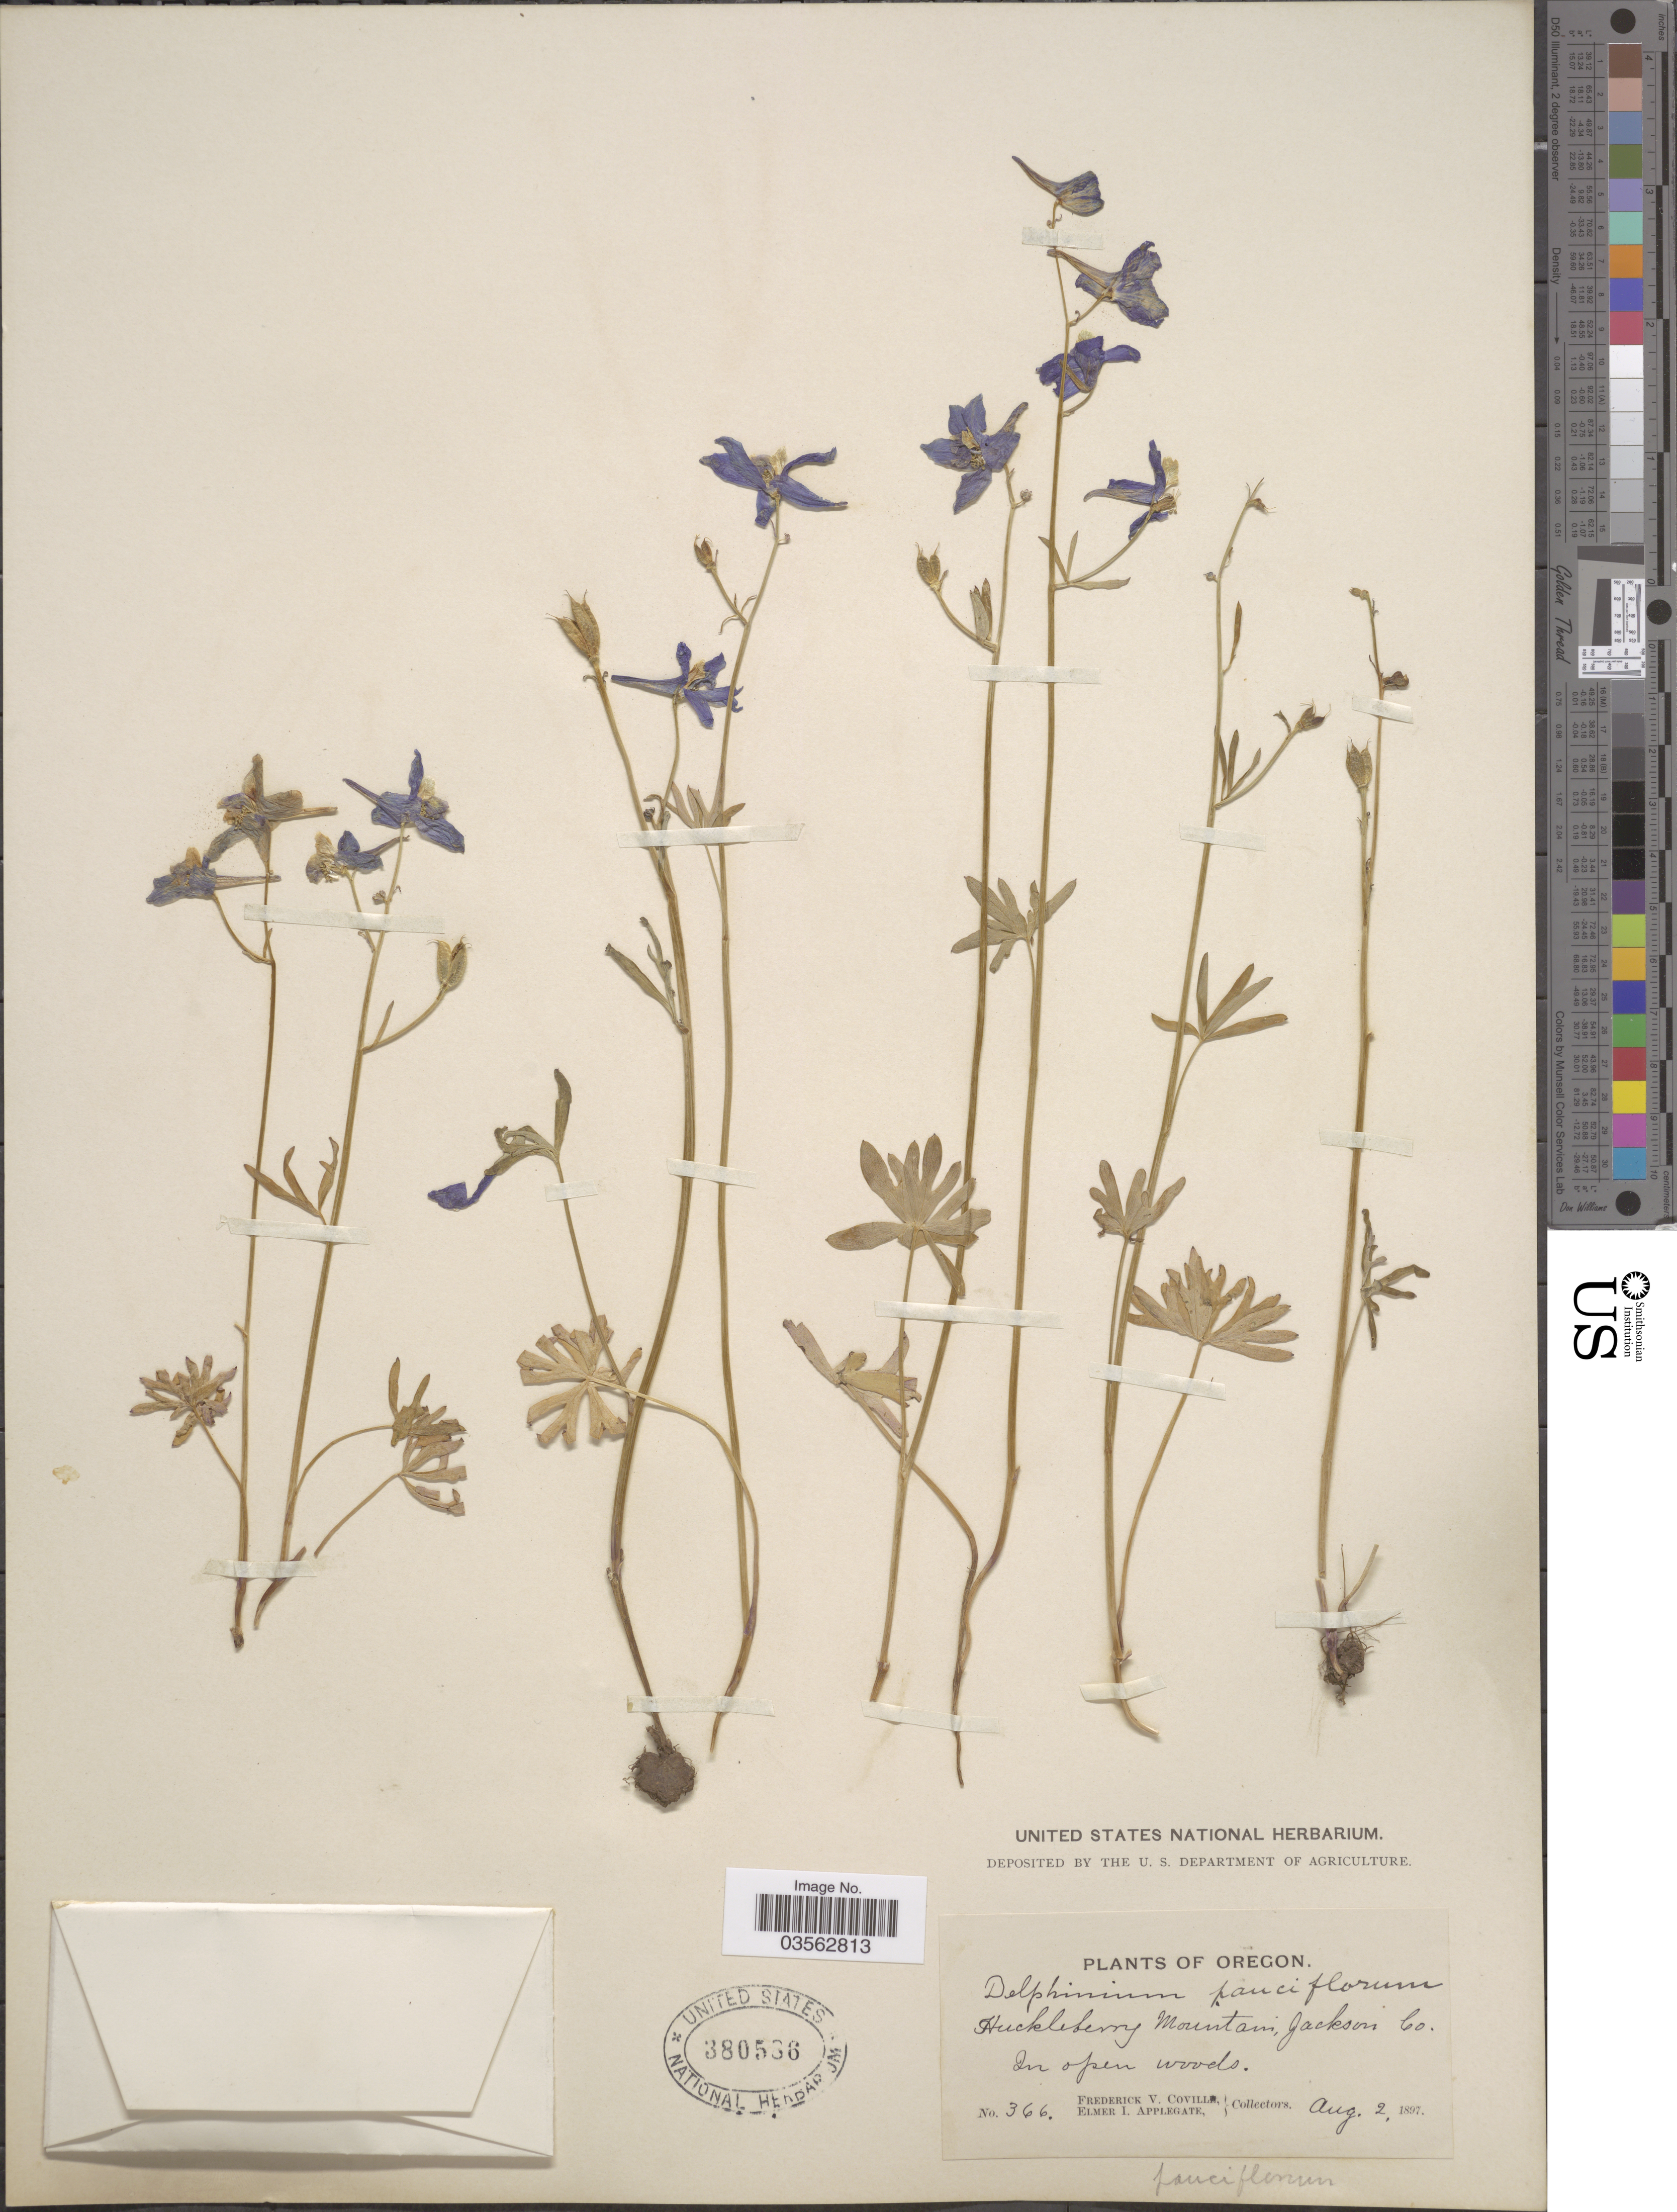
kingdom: Plantae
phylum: Tracheophyta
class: Magnoliopsida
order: Ranunculales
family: Ranunculaceae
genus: Delphinium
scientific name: Delphinium columbianum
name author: Greene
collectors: F. V. Coville & E. I. Applegate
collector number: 366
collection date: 1897-08-02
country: United States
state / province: Oregon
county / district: Jackson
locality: Huckleberry Mountain, Jackson Co.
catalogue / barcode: US 380536